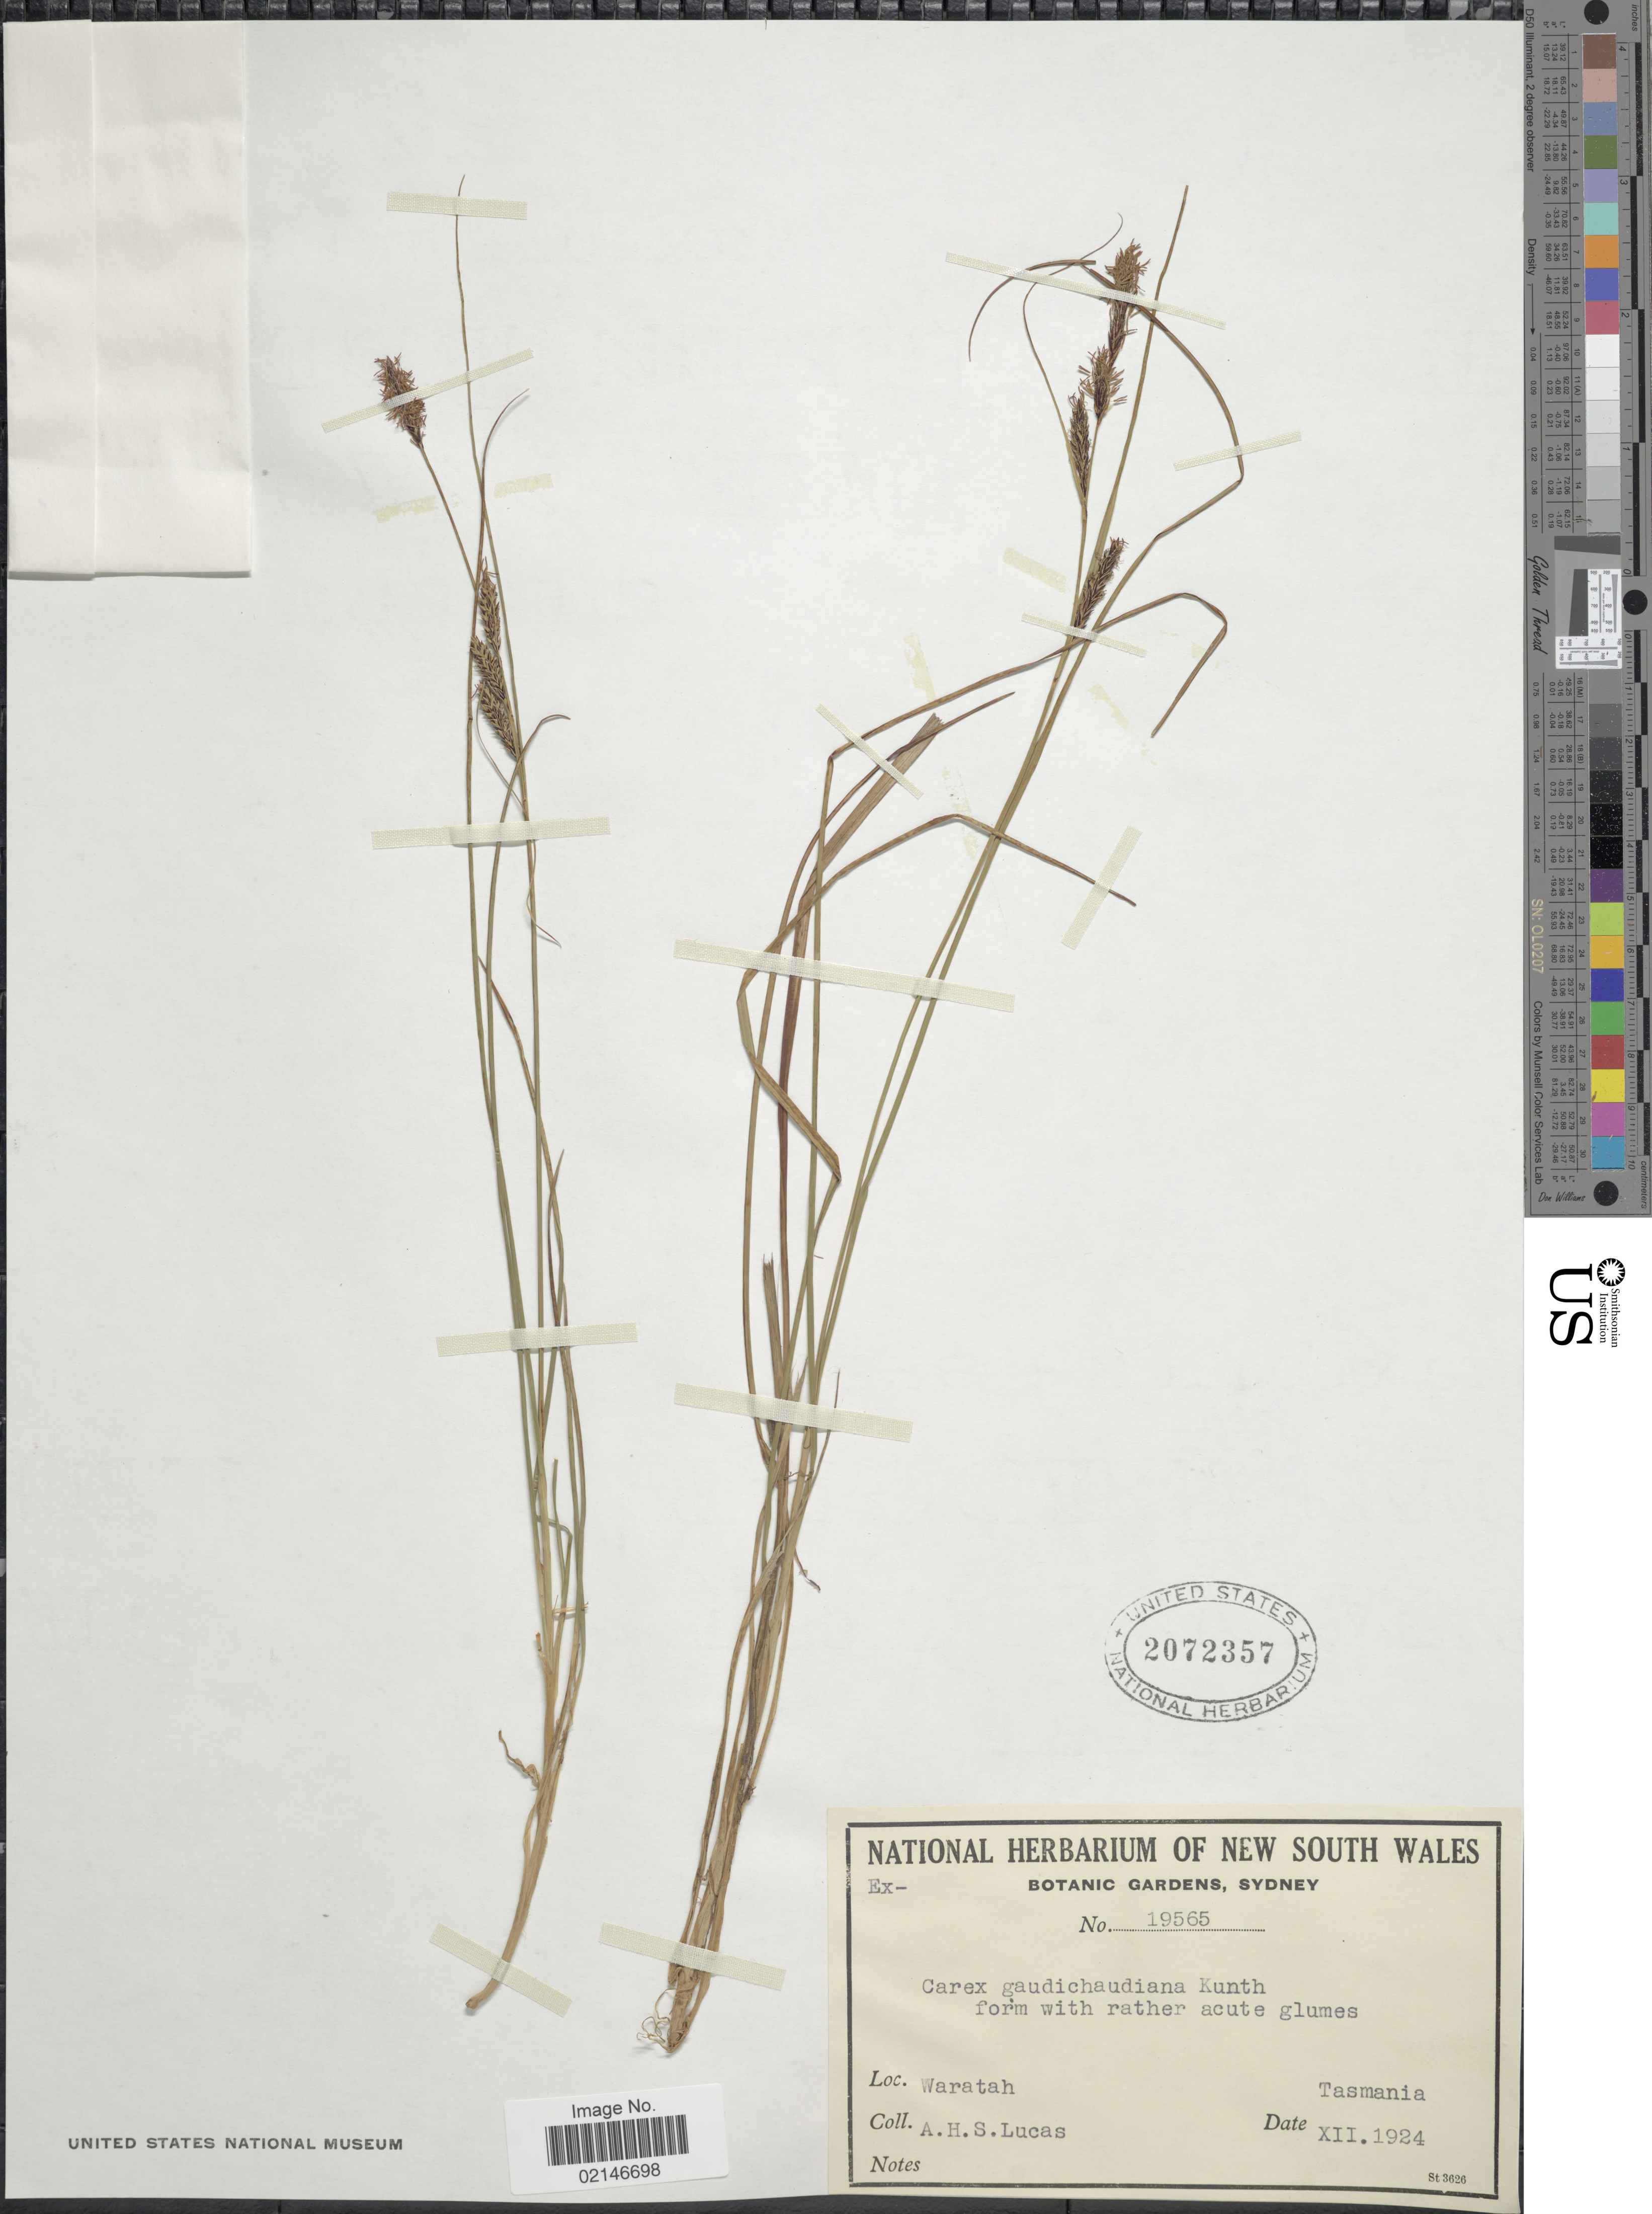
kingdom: Plantae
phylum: Tracheophyta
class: Liliopsida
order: Poales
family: Cyperaceae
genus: Carex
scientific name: Carex gaudichaudiana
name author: Kunth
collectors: A. H. Lucas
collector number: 19565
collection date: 1924-12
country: Australia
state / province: Tasmania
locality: Waratah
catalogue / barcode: US 2072357